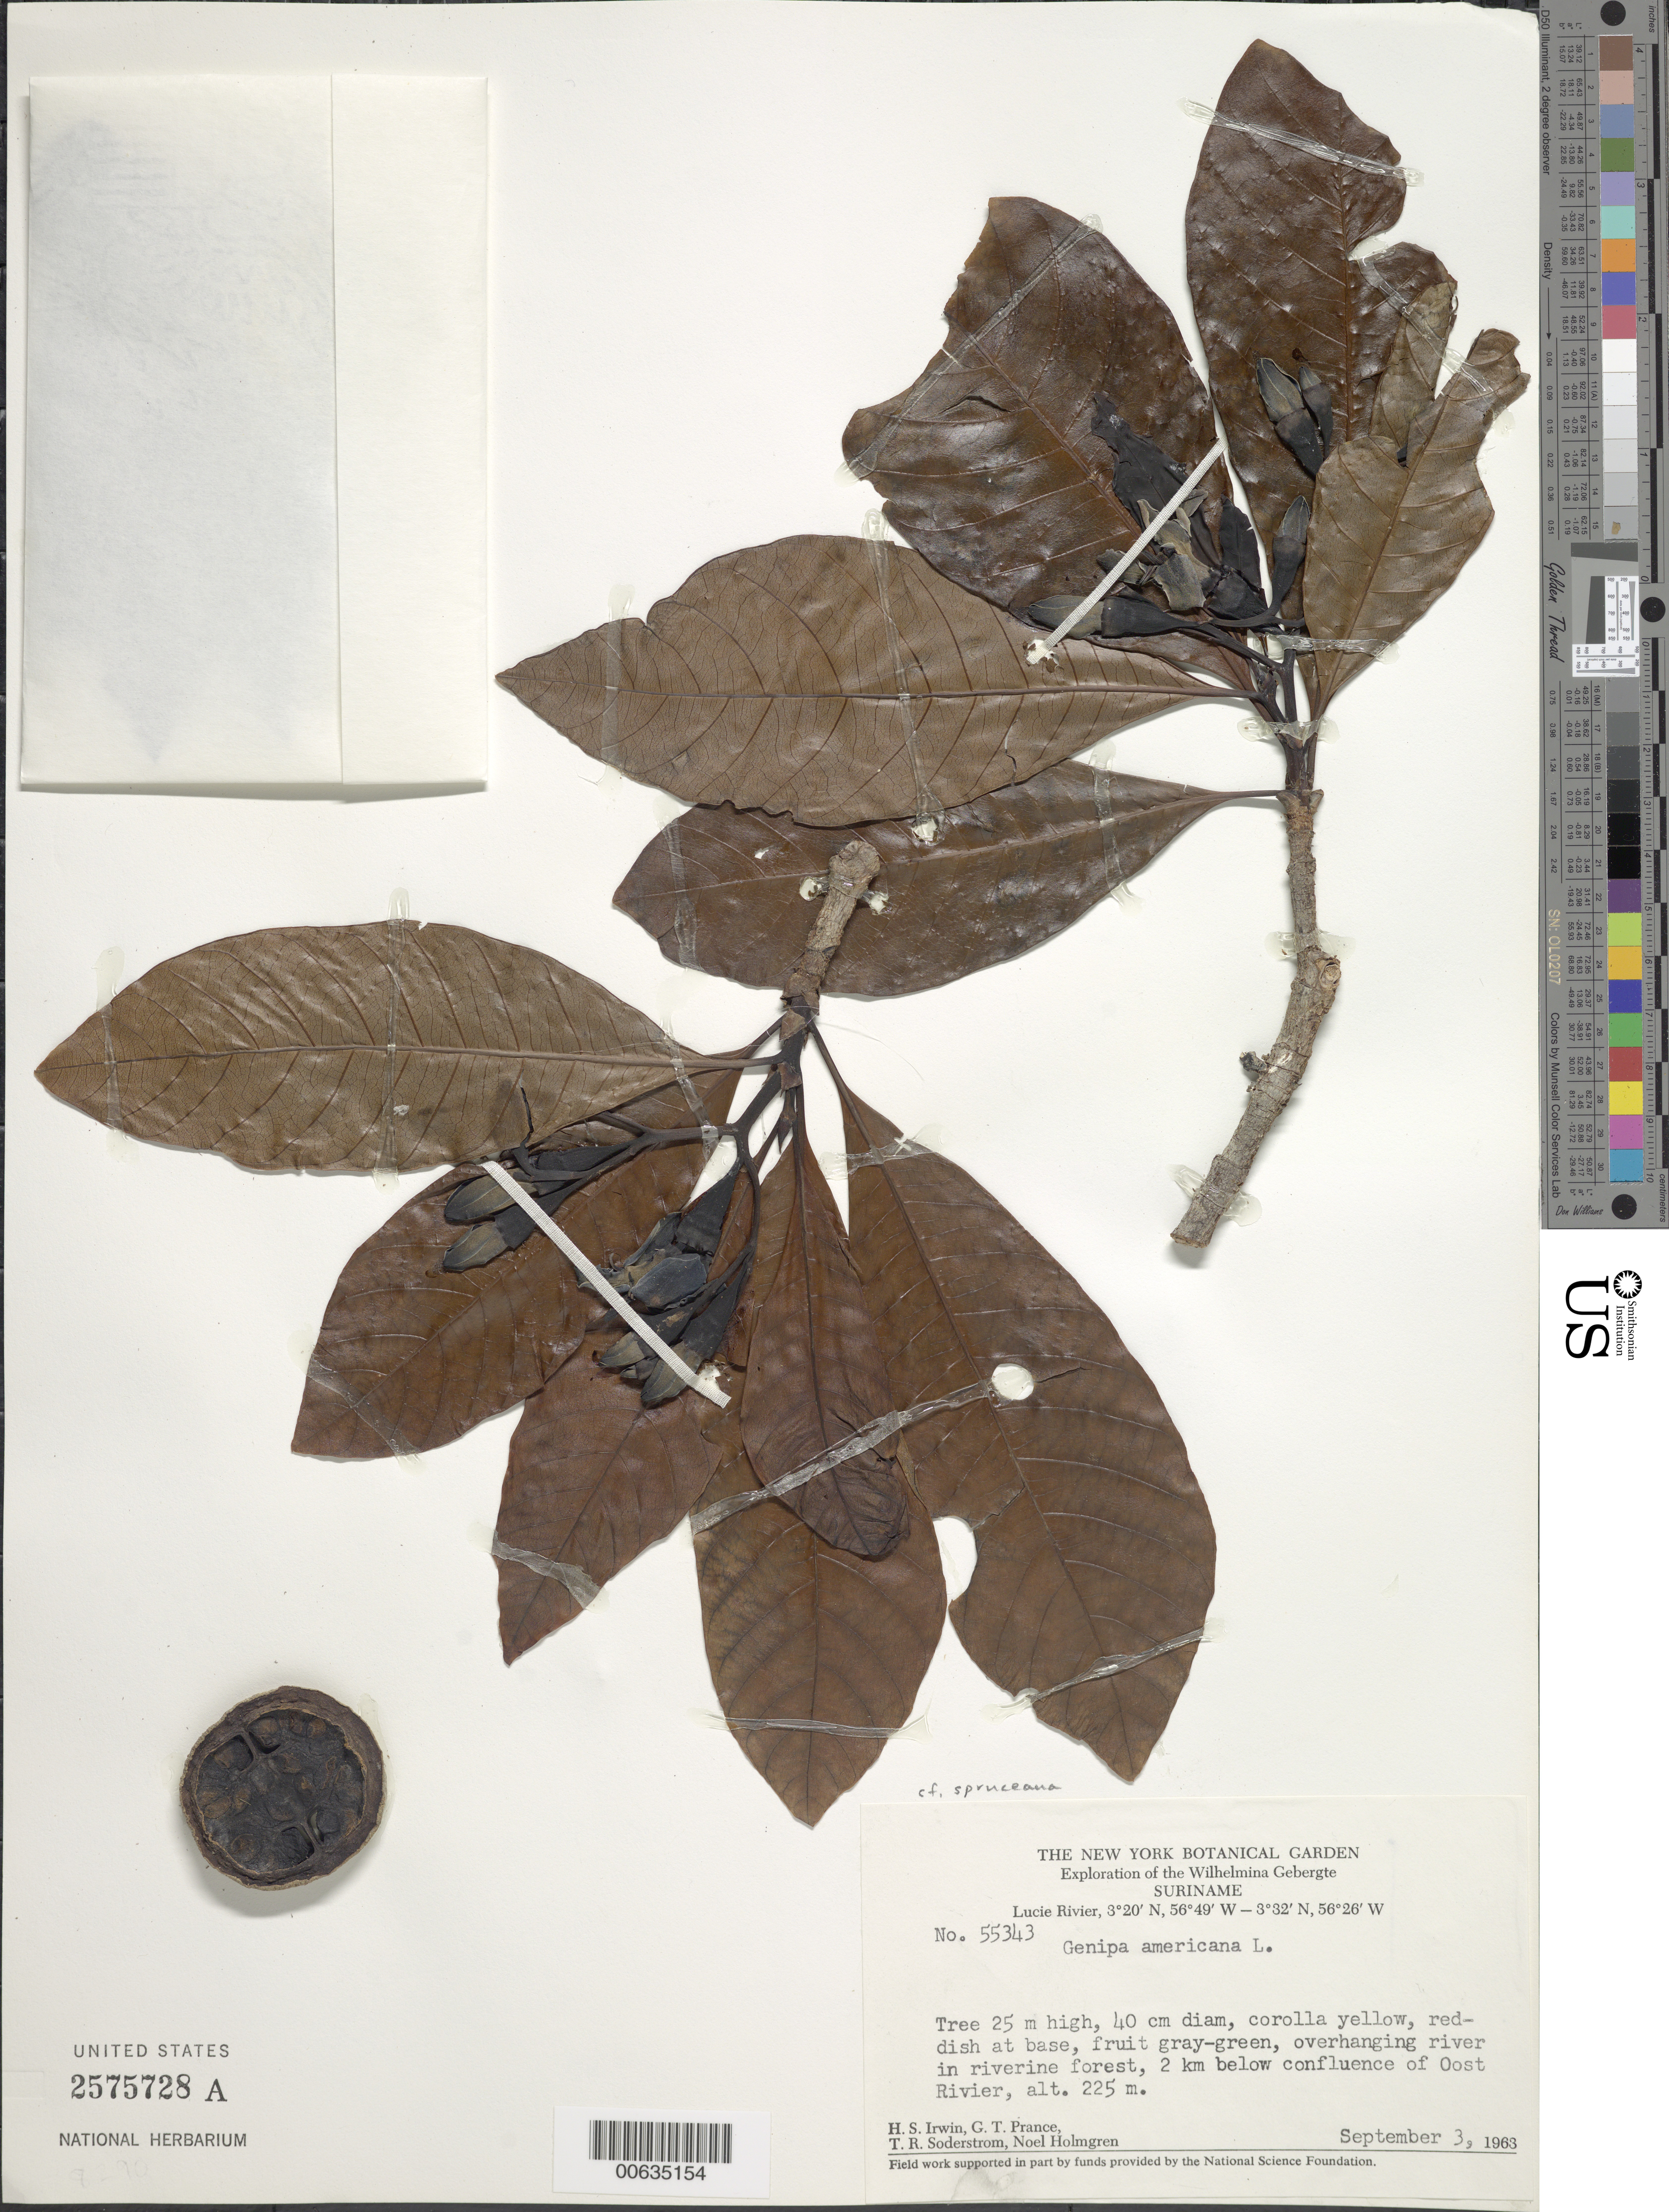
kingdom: Plantae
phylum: Tracheophyta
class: Magnoliopsida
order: Gentianales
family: Rubiaceae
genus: Genipa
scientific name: Genipa spruceana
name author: Steyerm.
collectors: H. Irwin, G. T. Prance, T. R. Soderstrom & N. H. Holmgren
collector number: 55343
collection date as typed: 3-Sep-63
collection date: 1963-09-03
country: Suriname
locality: Lucie R., 2 km below confl. with Oost R., Wilhelmina Gebergte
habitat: Overhanging river in riverine forest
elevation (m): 225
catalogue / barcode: US 2575728A